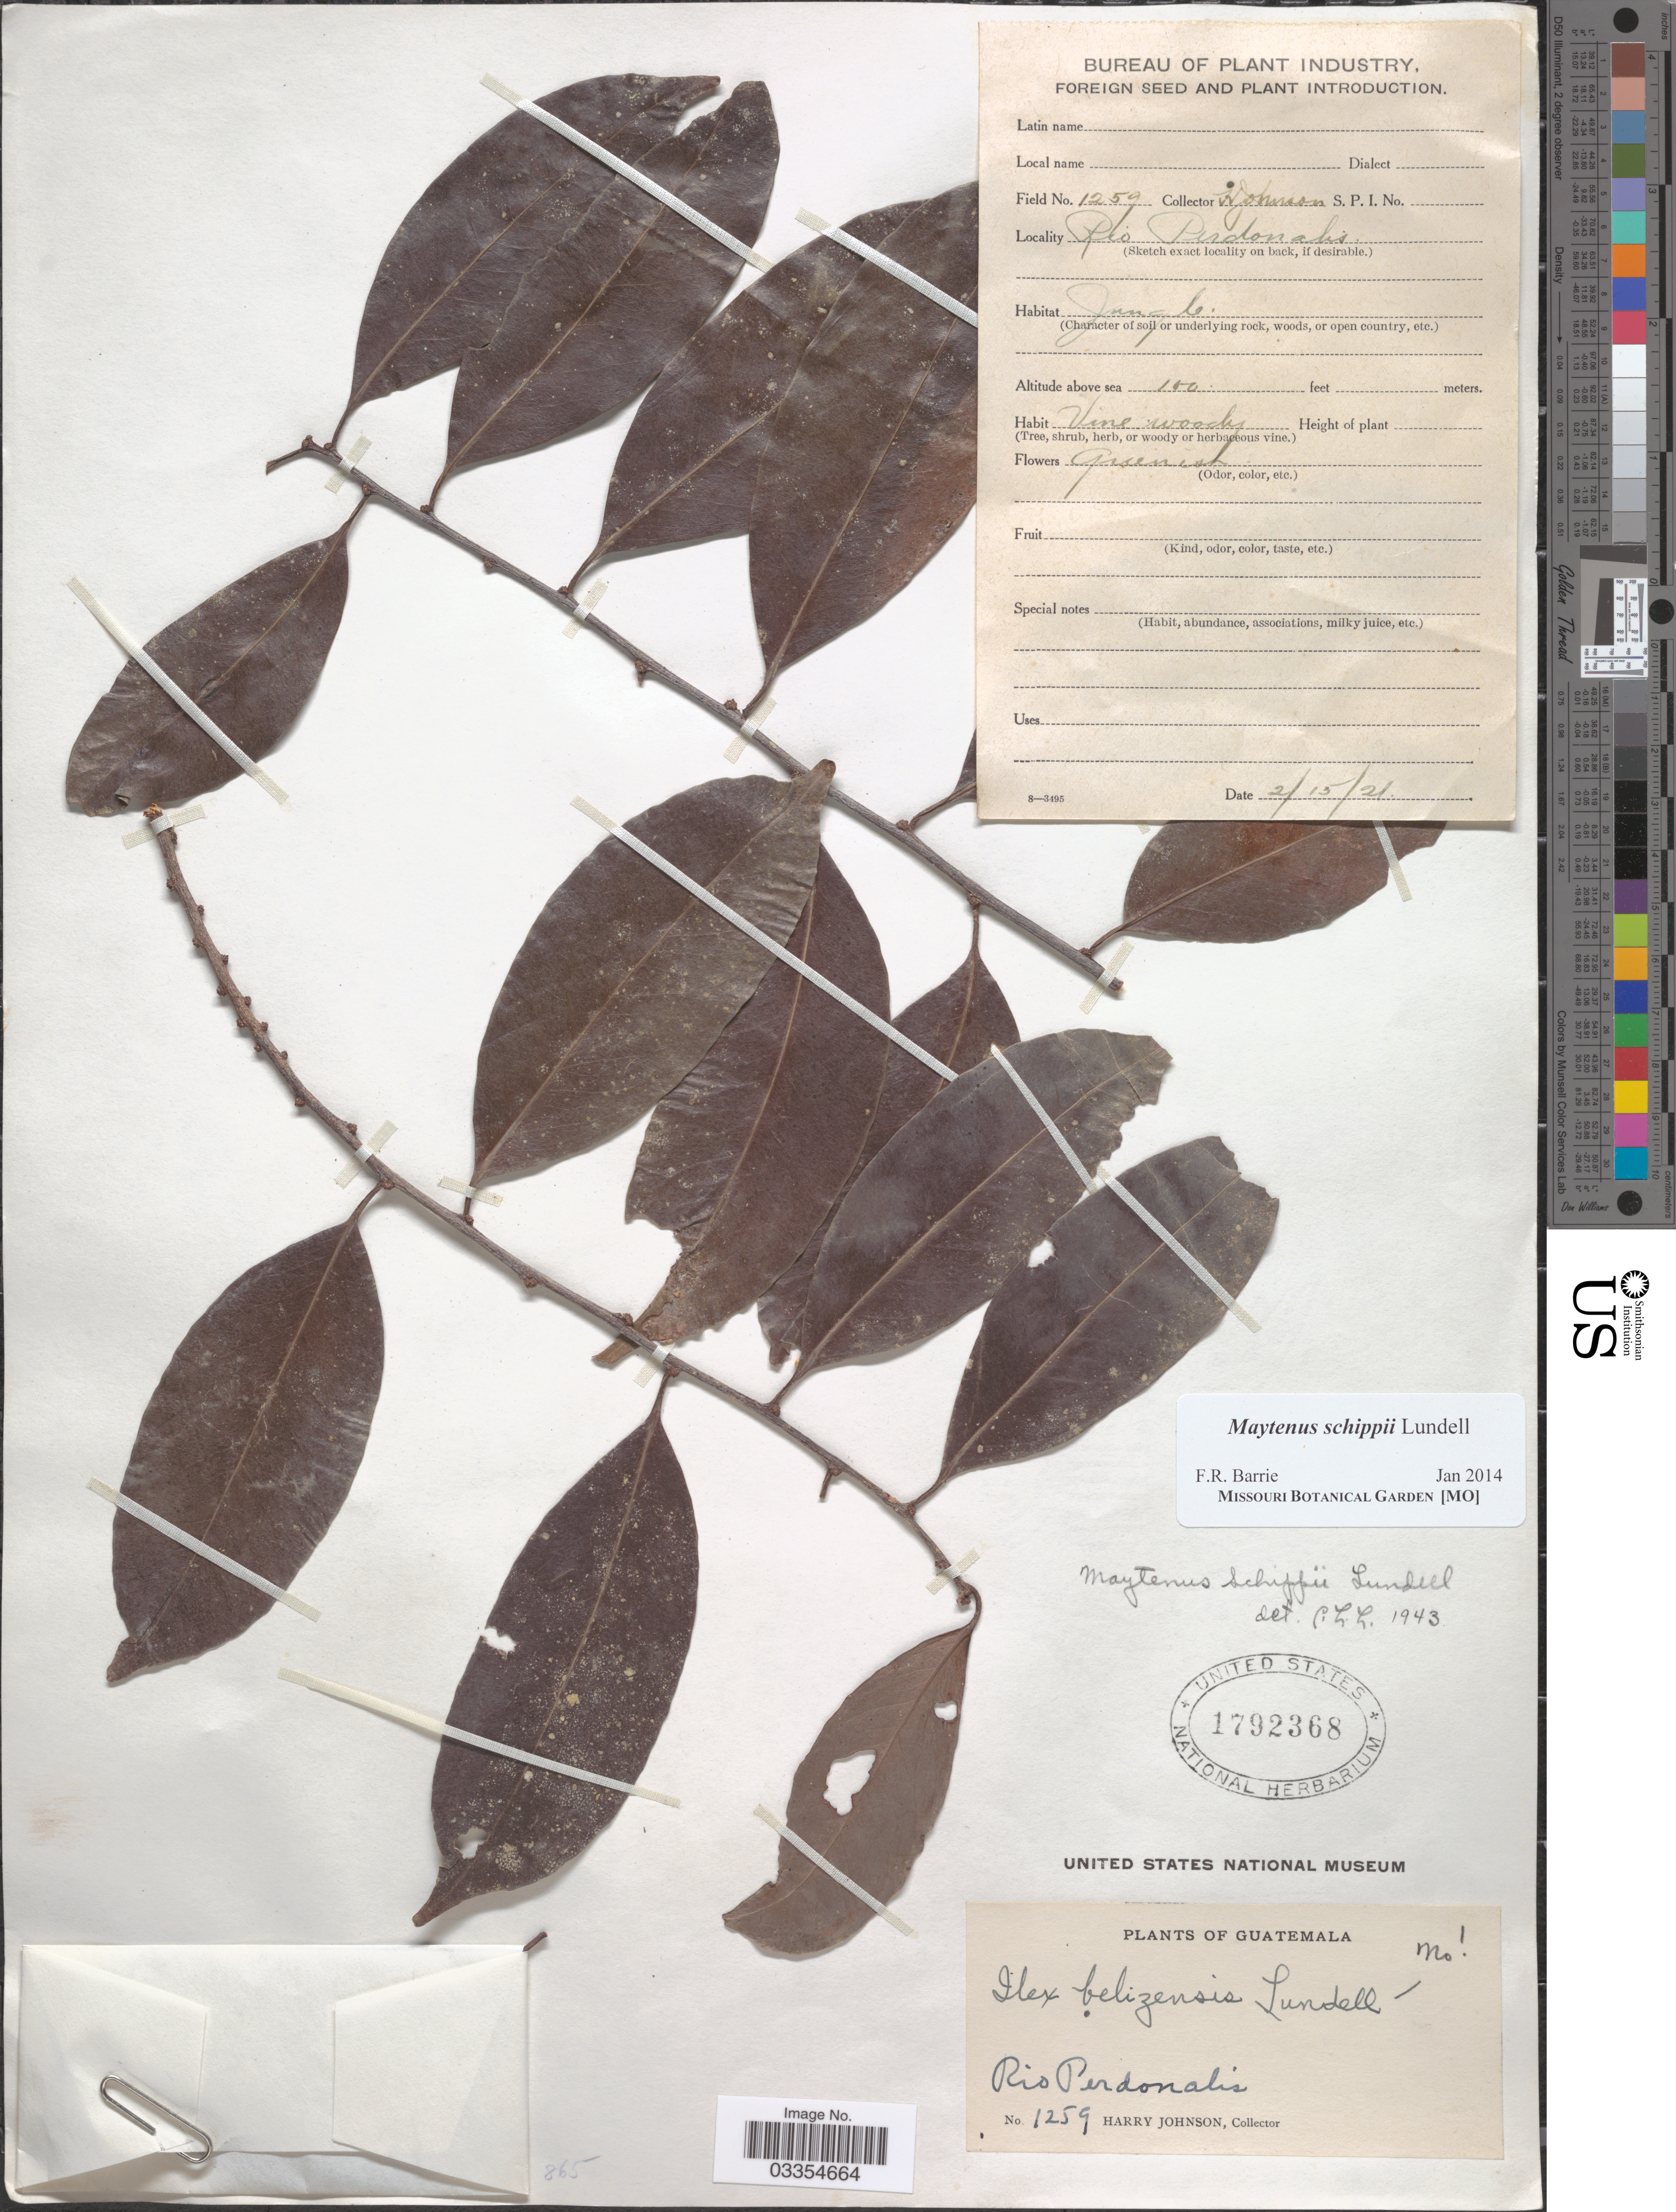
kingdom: Plantae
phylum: Tracheophyta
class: Magnoliopsida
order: Celastrales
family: Celastraceae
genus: Maytenus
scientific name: Maytenus schippii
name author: Lundell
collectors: H. Johnson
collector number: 1259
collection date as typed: Transcribed d/m/y: 15/2/21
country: Guatemala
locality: Rio Perdonalis.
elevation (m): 46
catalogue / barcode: US 1792368